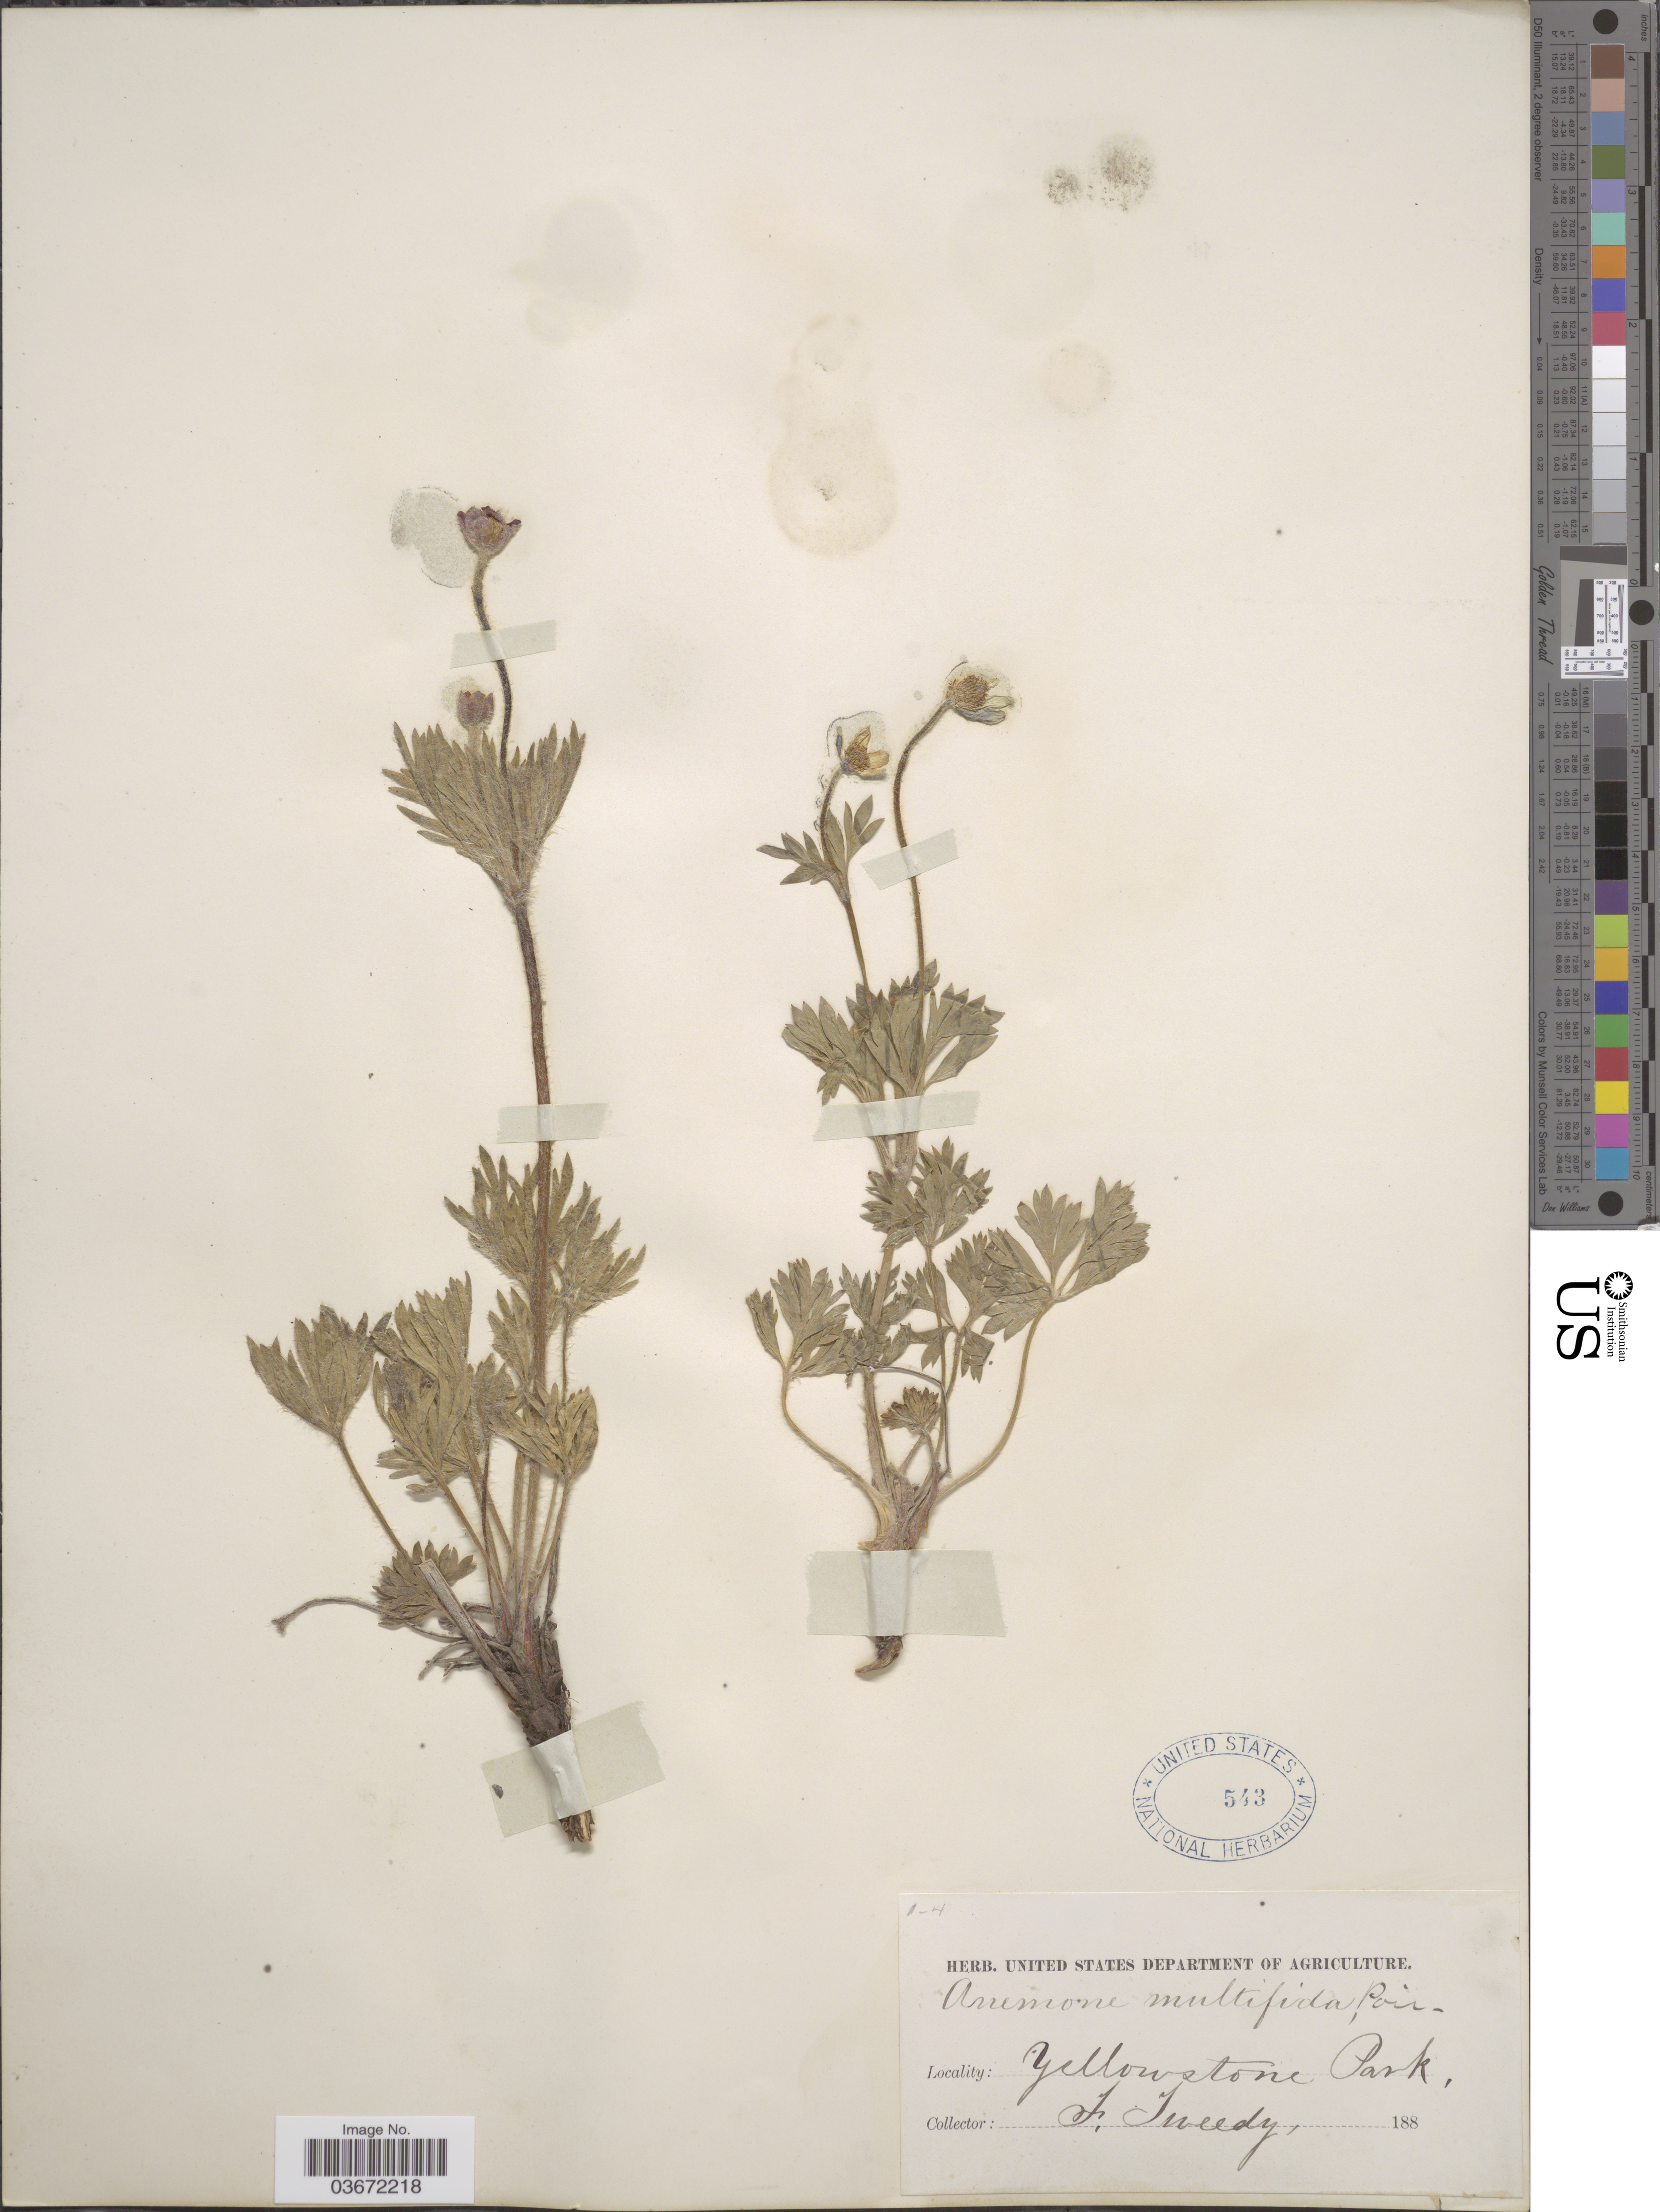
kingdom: Plantae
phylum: Tracheophyta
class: Magnoliopsida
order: Ranunculales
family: Ranunculaceae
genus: Anemone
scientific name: Anemone globosa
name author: (Torr. & A. Gray) Nutt. ex A. Heller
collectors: F. Tweedy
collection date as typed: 188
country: United States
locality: Yellowstone Park.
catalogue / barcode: US 543